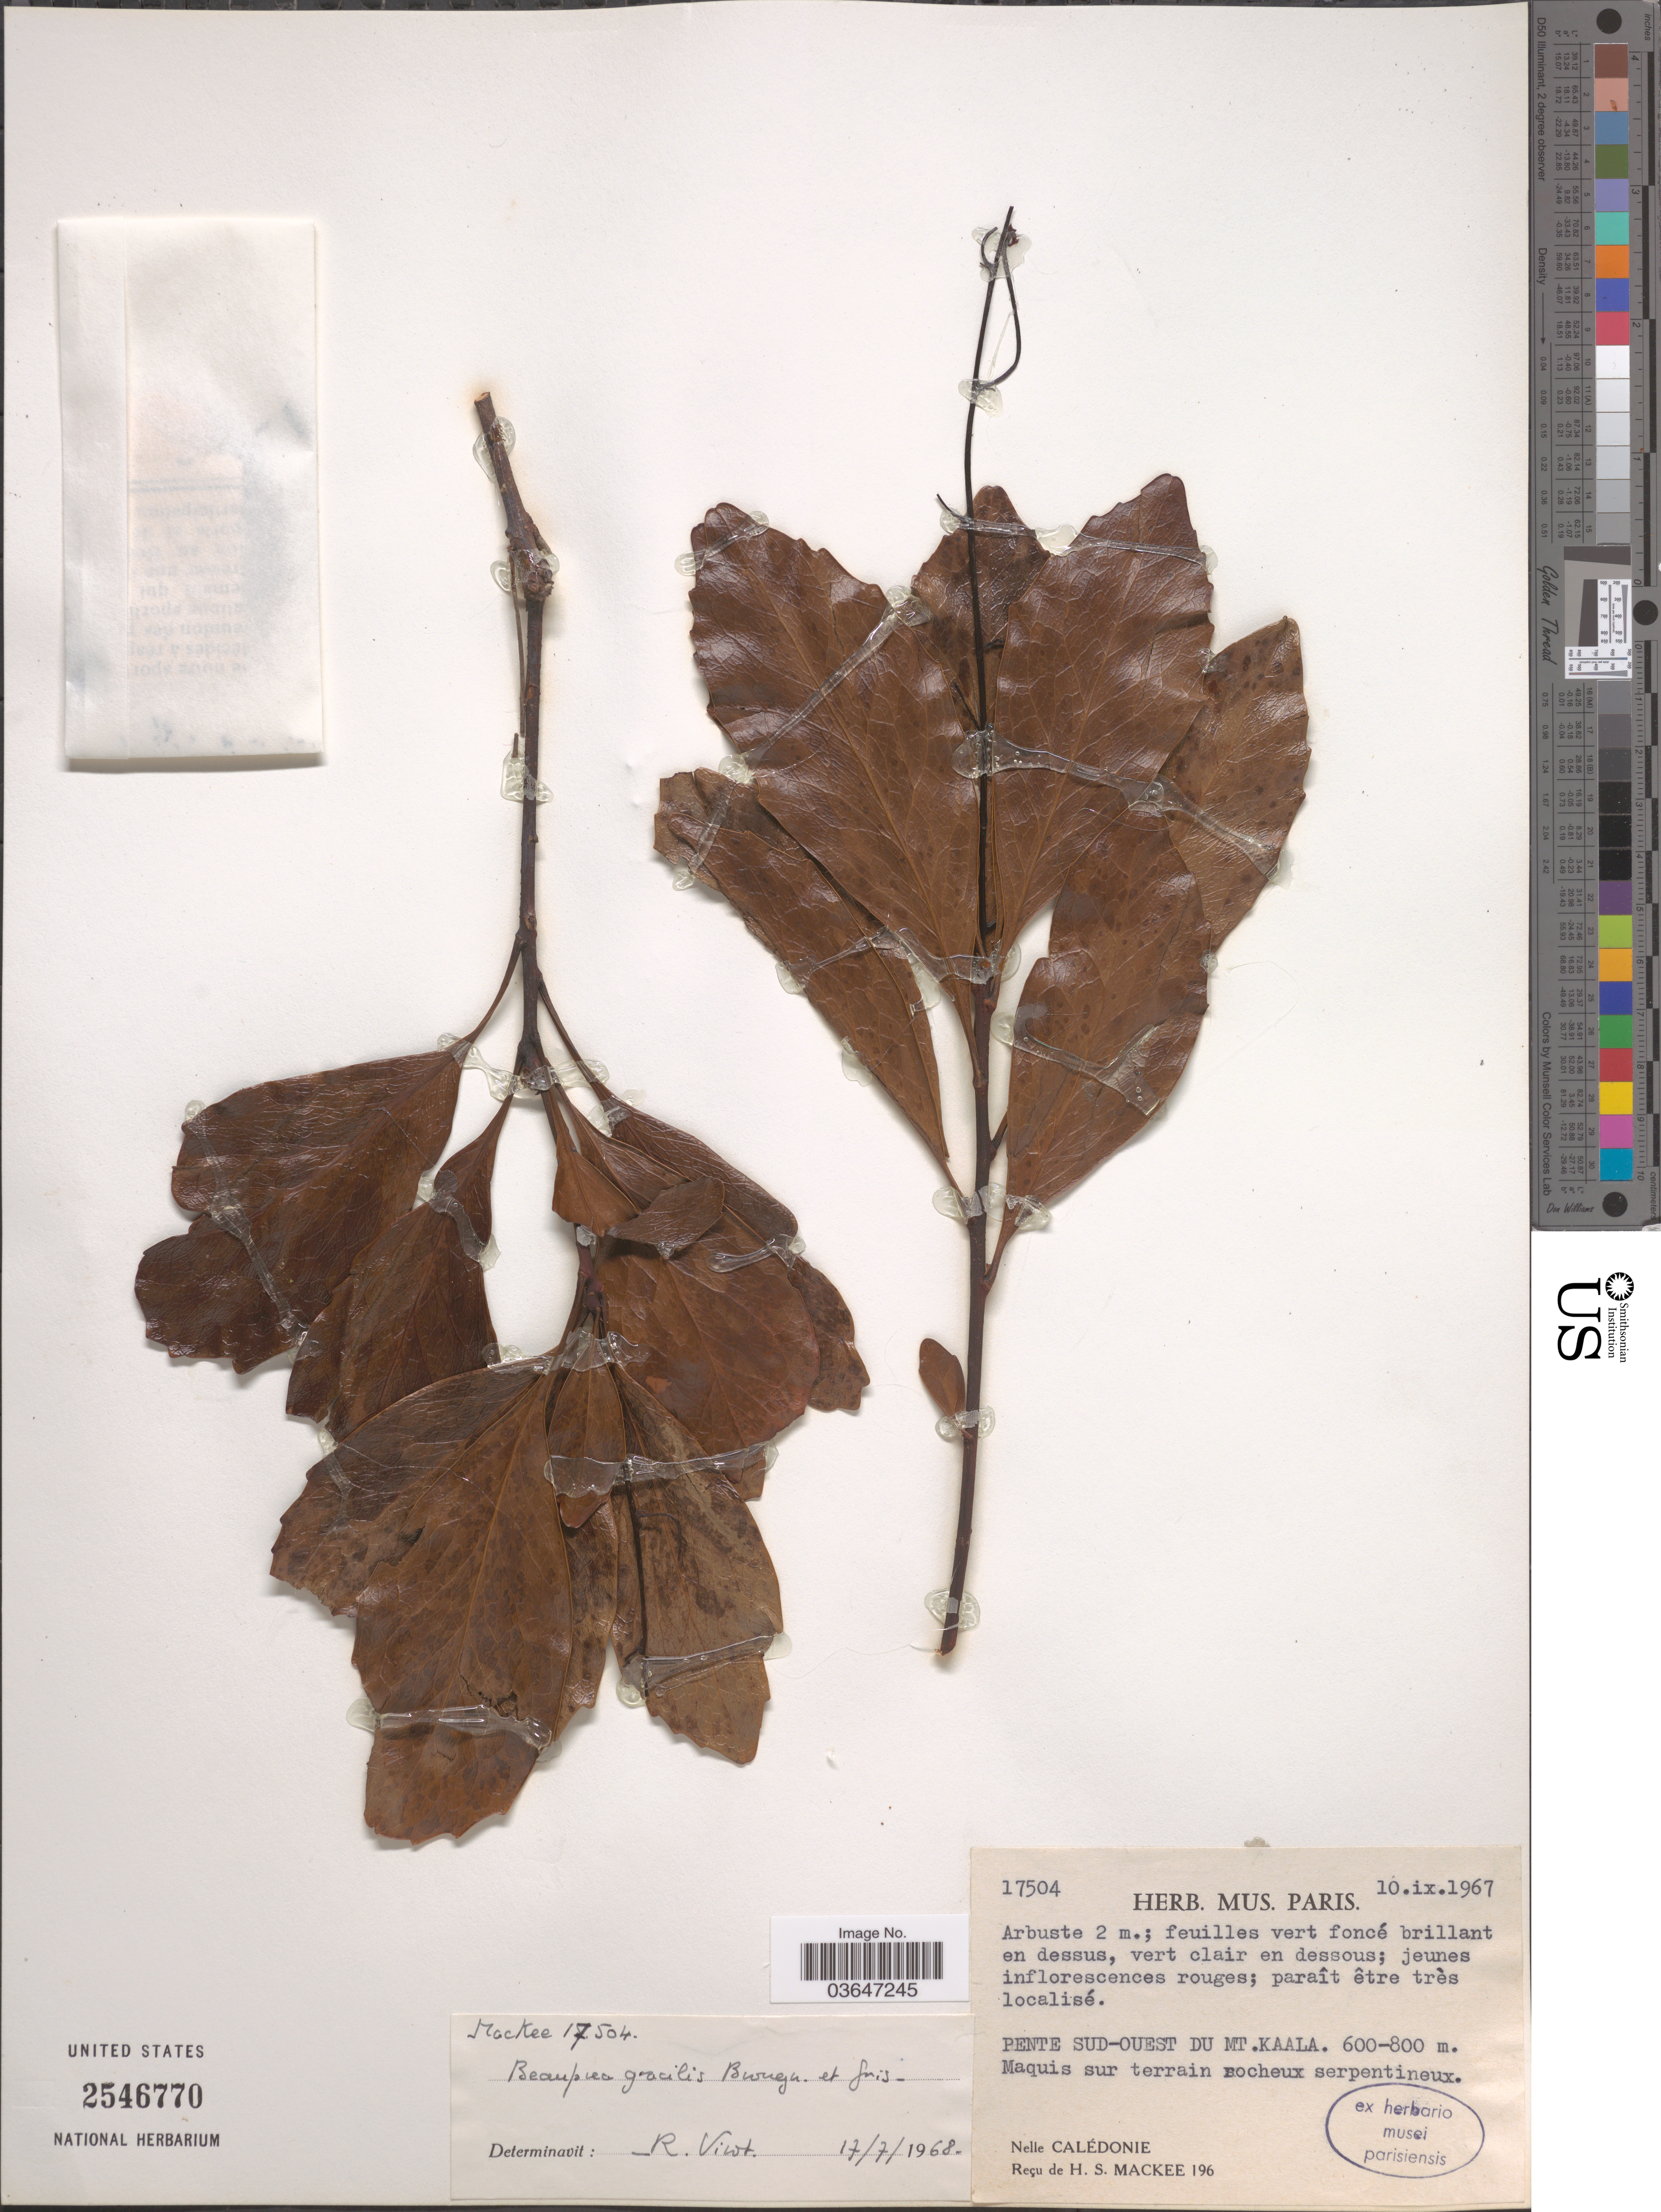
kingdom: Plantae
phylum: Tracheophyta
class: Magnoliopsida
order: Proteales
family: Proteaceae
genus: Beauprea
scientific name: Beauprea gracilis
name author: Brongn. & Gris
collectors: H. Mackee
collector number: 17504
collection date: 1967-09-10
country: New Caledonia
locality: Pente Sud-Ouest du Mt.Kaala.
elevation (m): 600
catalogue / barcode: US 2546770